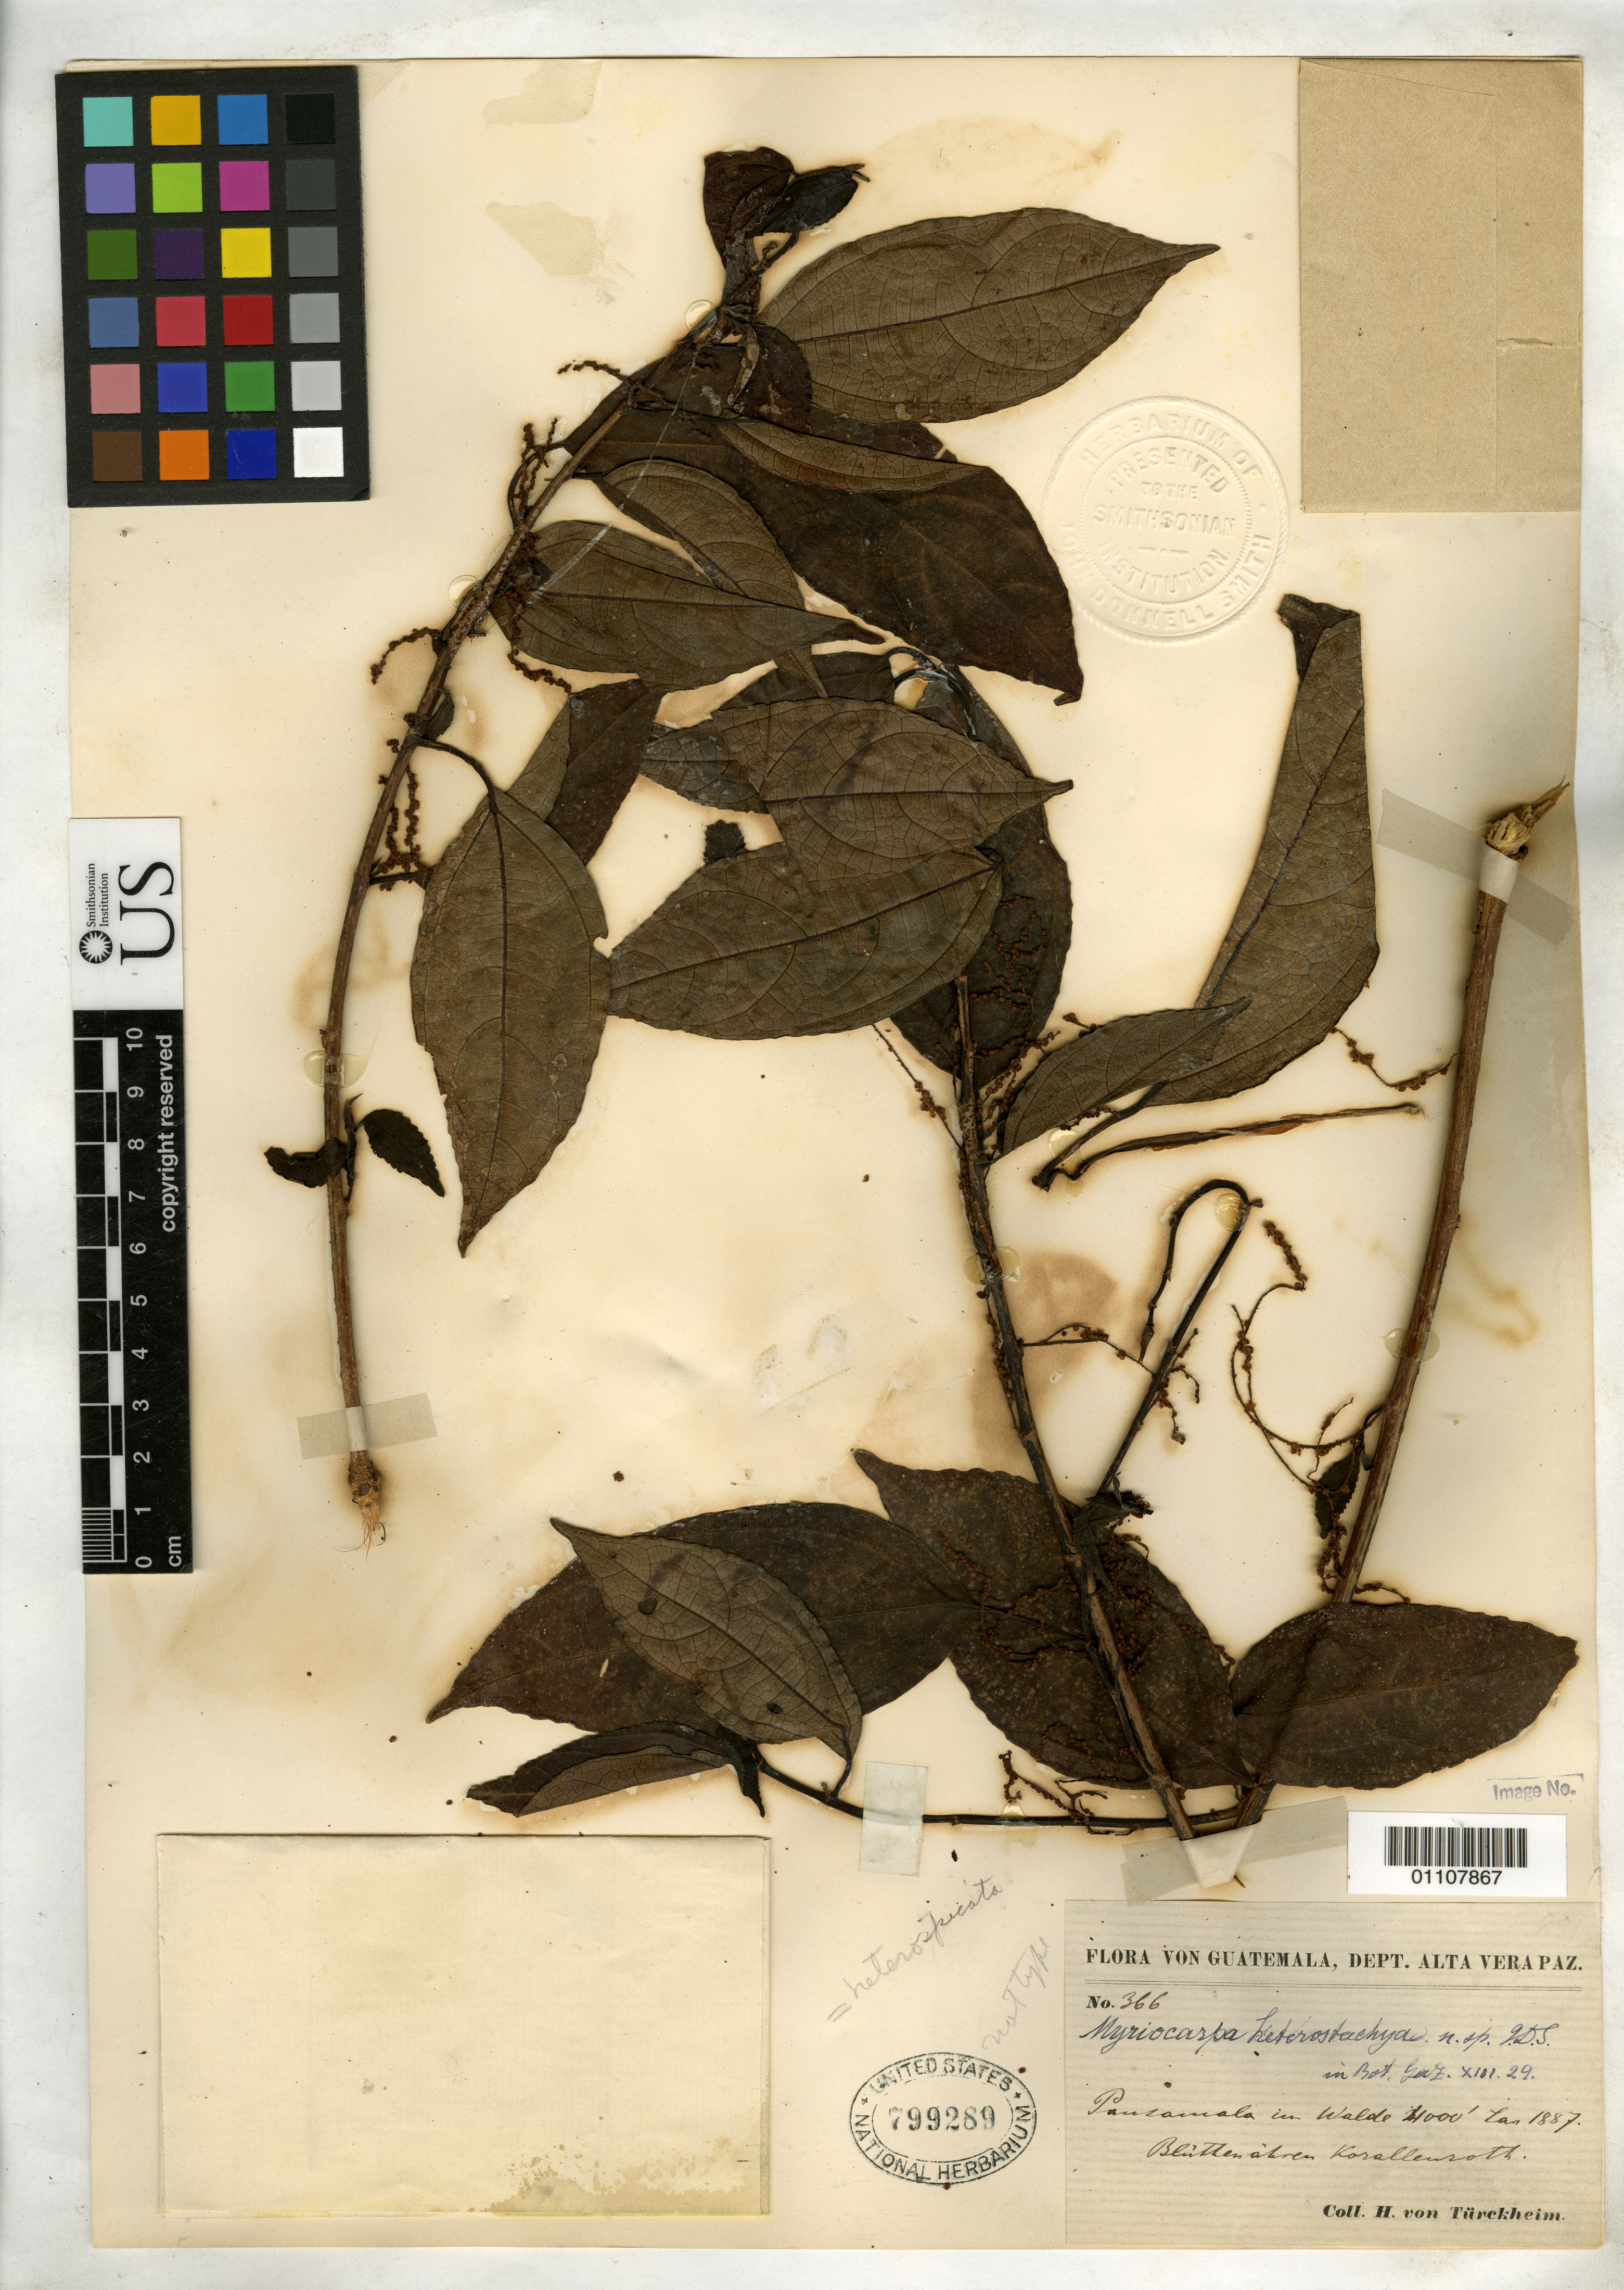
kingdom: Plantae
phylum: Tracheophyta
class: Magnoliopsida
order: Rosales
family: Urticaceae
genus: Myriocarpa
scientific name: Myriocarpa heterospicata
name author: Donn. Sm.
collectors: H. von Türckheim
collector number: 366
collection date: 1887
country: Guatemala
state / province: Alta Verapaz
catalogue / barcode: US 799289